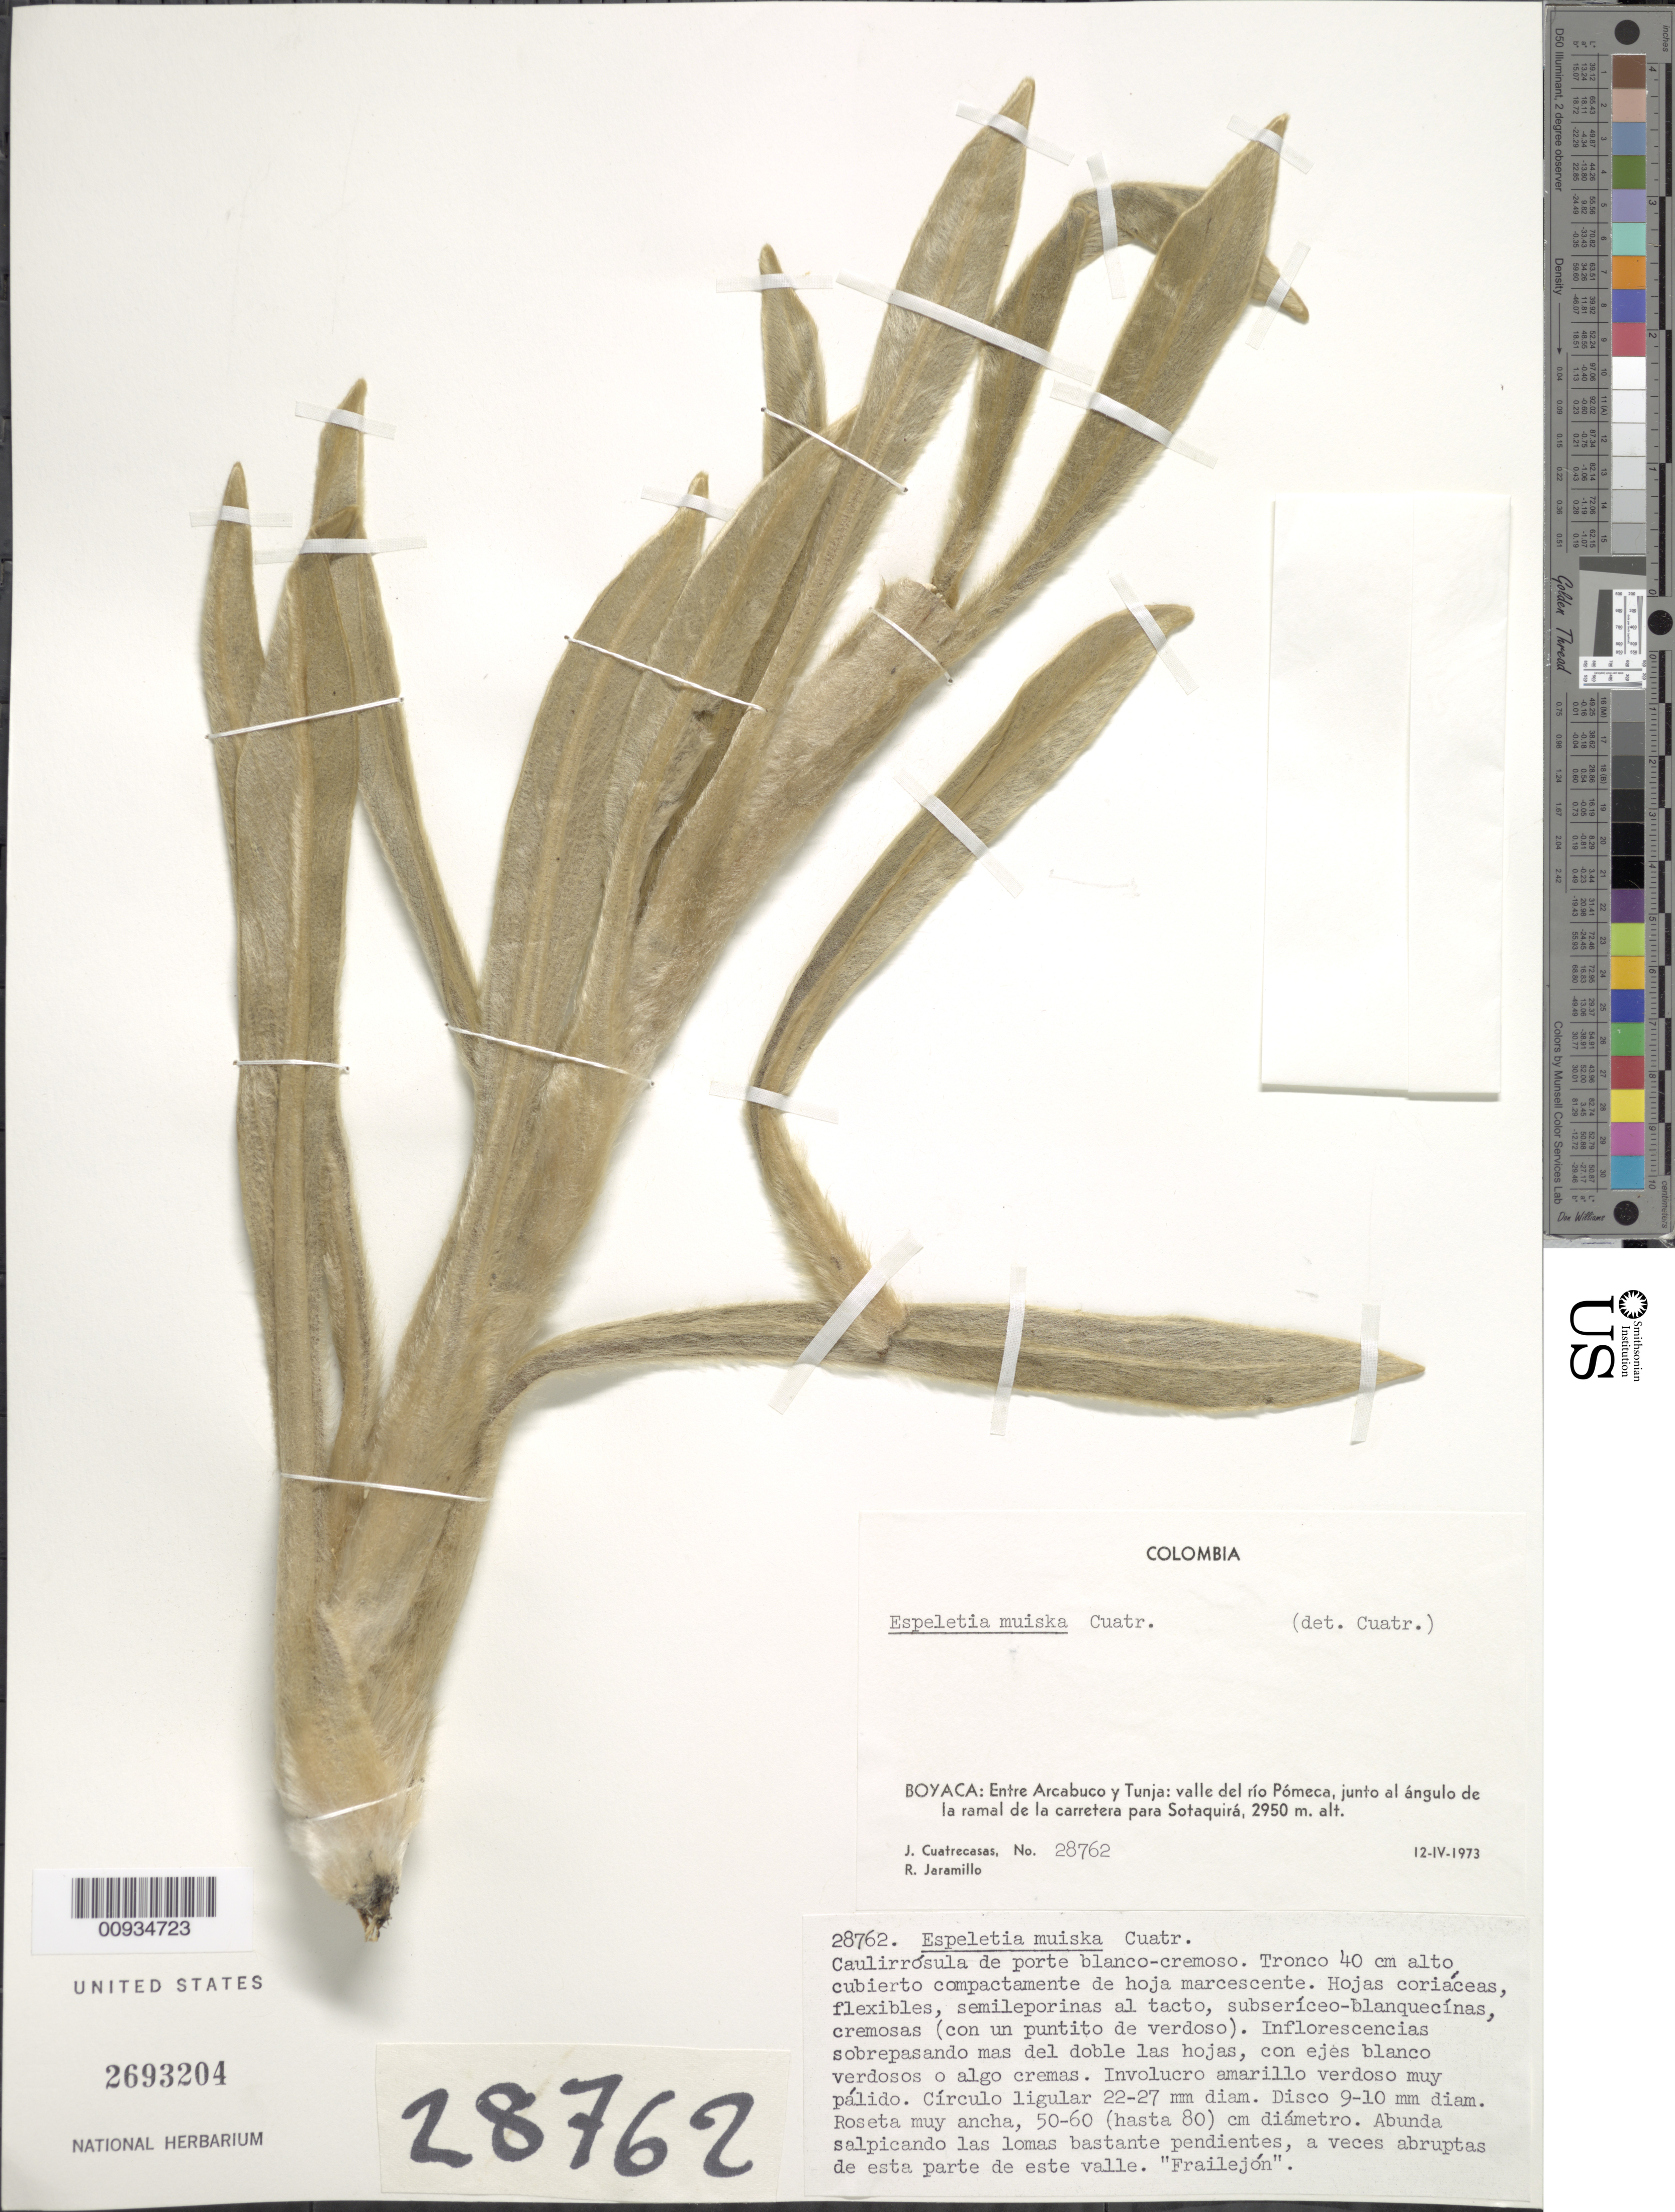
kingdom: Plantae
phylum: Tracheophyta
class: Magnoliopsida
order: Asterales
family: Asteraceae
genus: Espeletiopsis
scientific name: Espeletiopsis muiska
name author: (Cuatrec.) Cuatrec.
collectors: J. Cuatrecasas & R. Jaramillo M.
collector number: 28762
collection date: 1973-04-12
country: Colombia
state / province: Boyacá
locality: Boyacá: Entre Arcabuco y Tunja: valle del rio Pomeca, junto al angulo de la ramal de la carretera para Sotaquira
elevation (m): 2950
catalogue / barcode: US 2693204